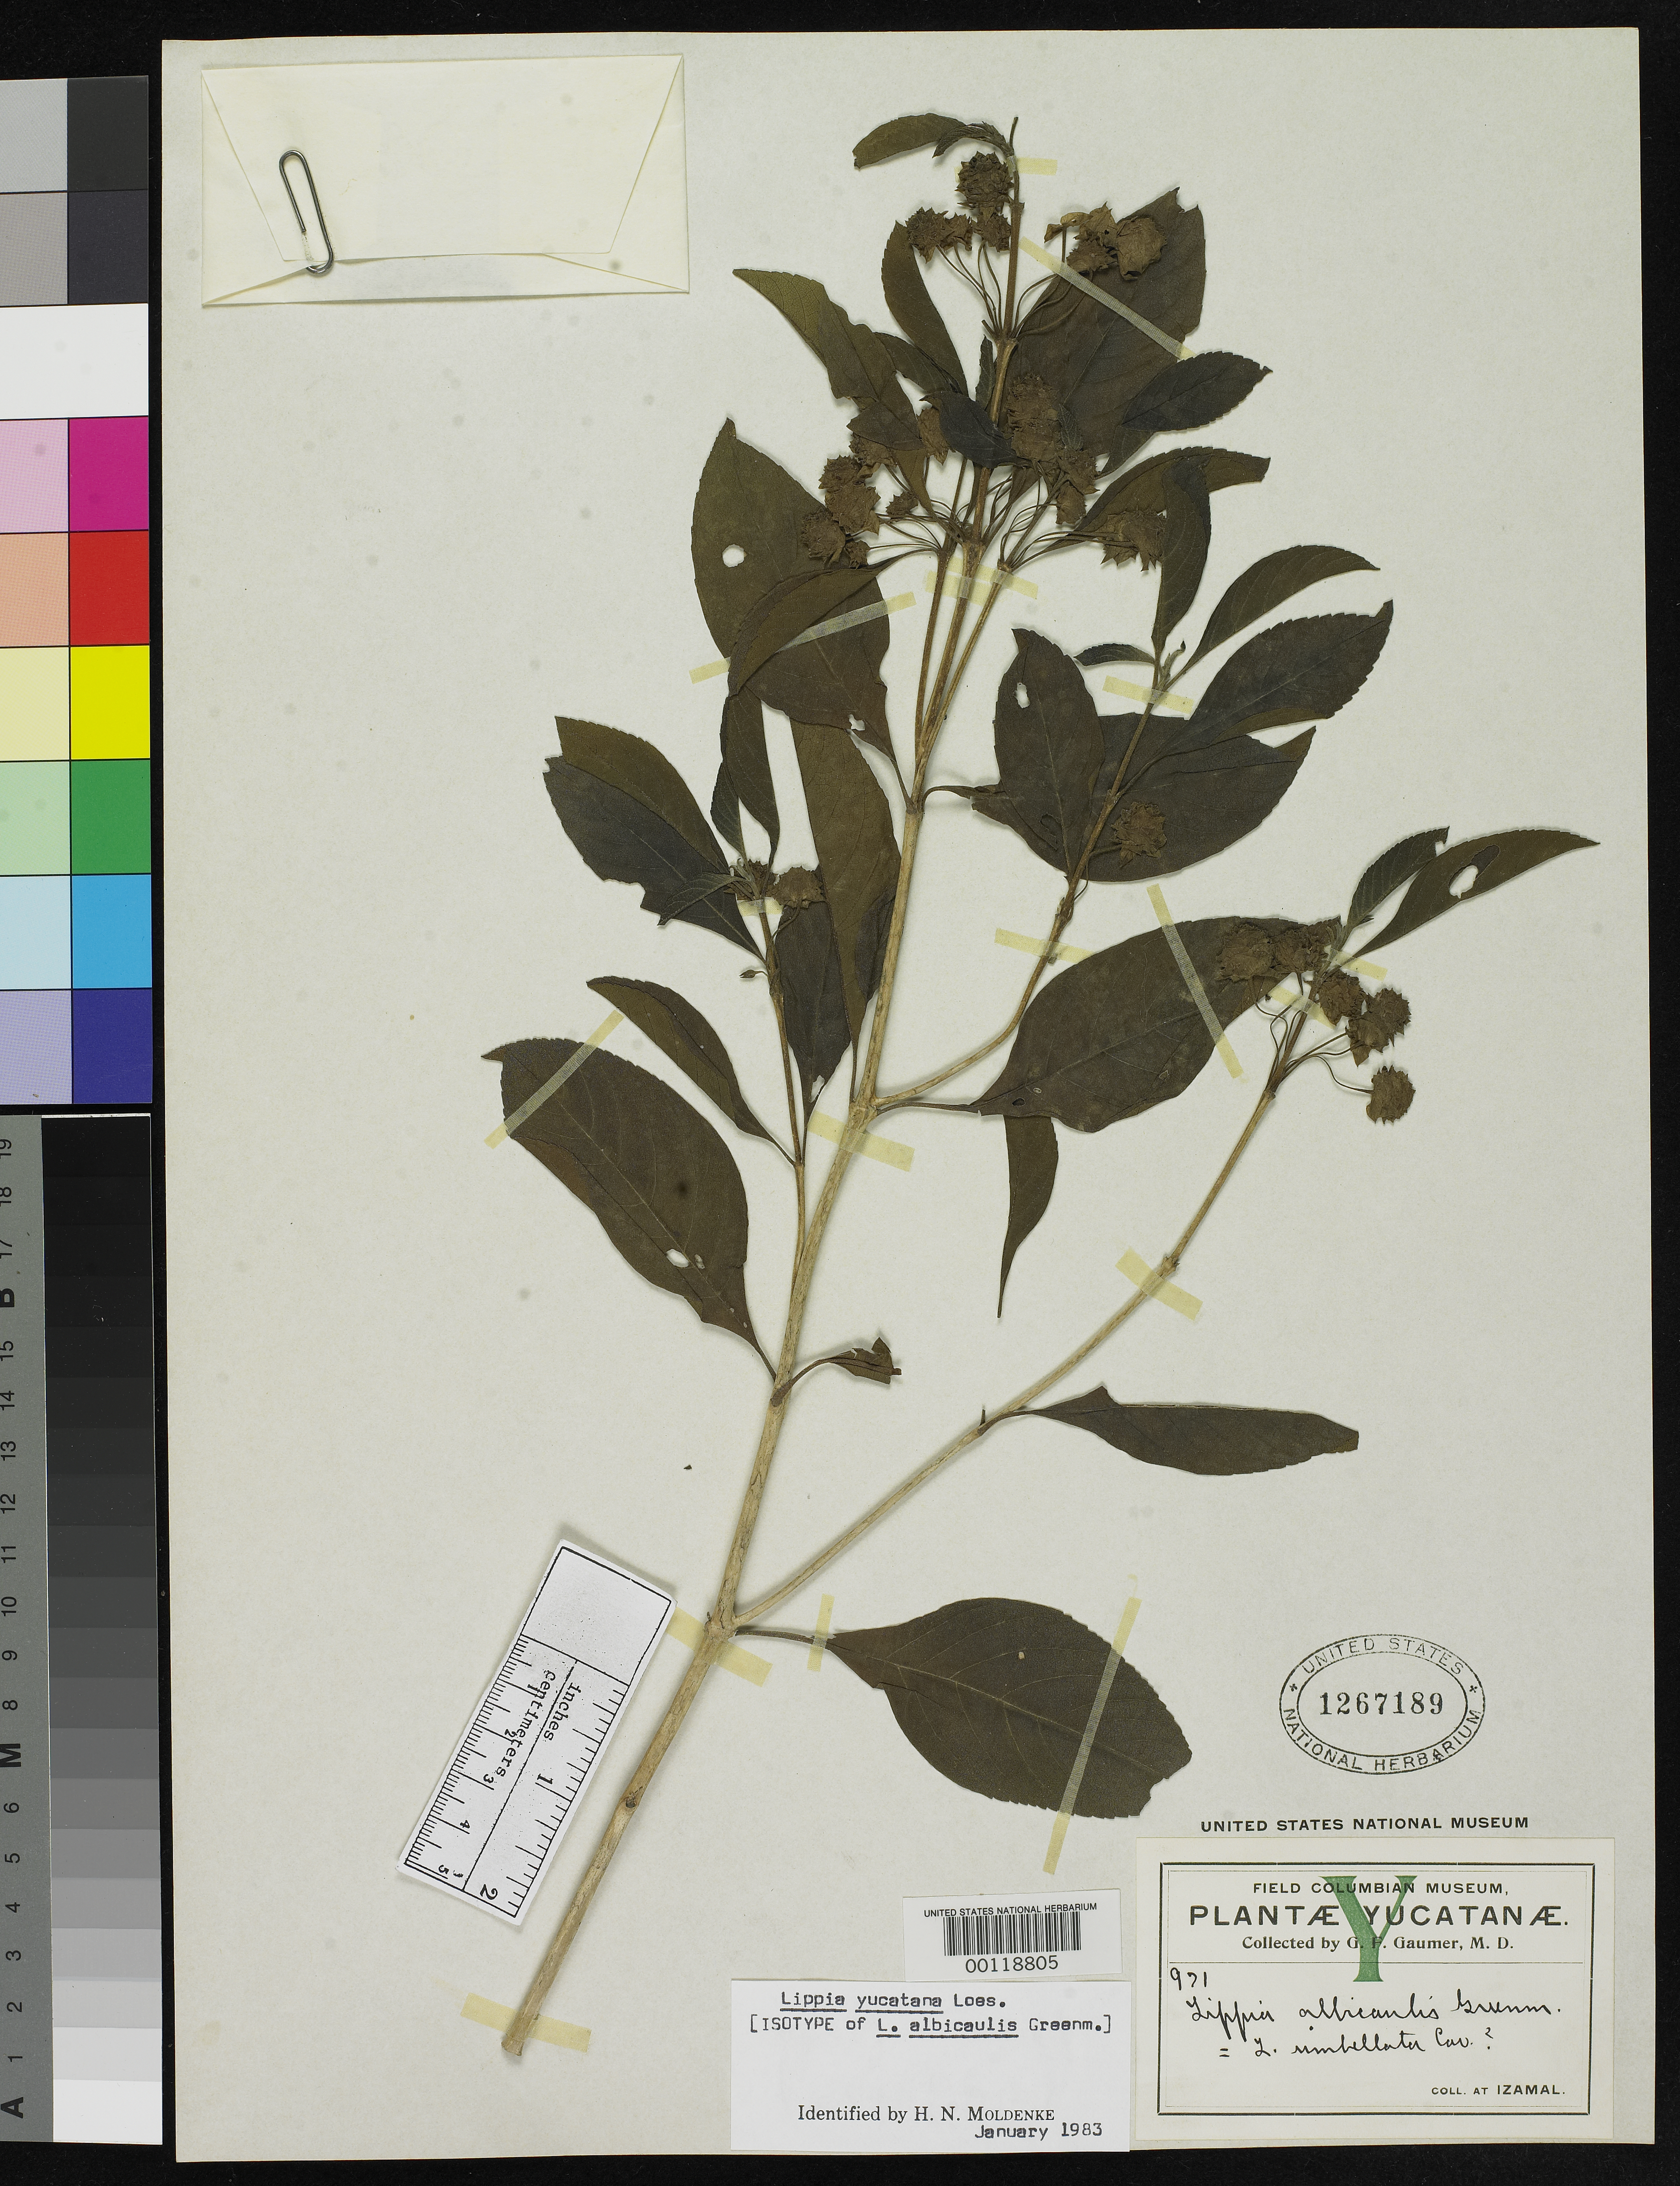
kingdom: Plantae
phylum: Tracheophyta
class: Magnoliopsida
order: Lamiales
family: Verbenaceae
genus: Lippia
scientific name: Lippia albicaulis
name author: Greenm.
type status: Isotype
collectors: G. F. Gaumer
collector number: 971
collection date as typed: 1896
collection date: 1896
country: Mexico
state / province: Yucatán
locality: Izamal.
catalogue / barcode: US 1267189